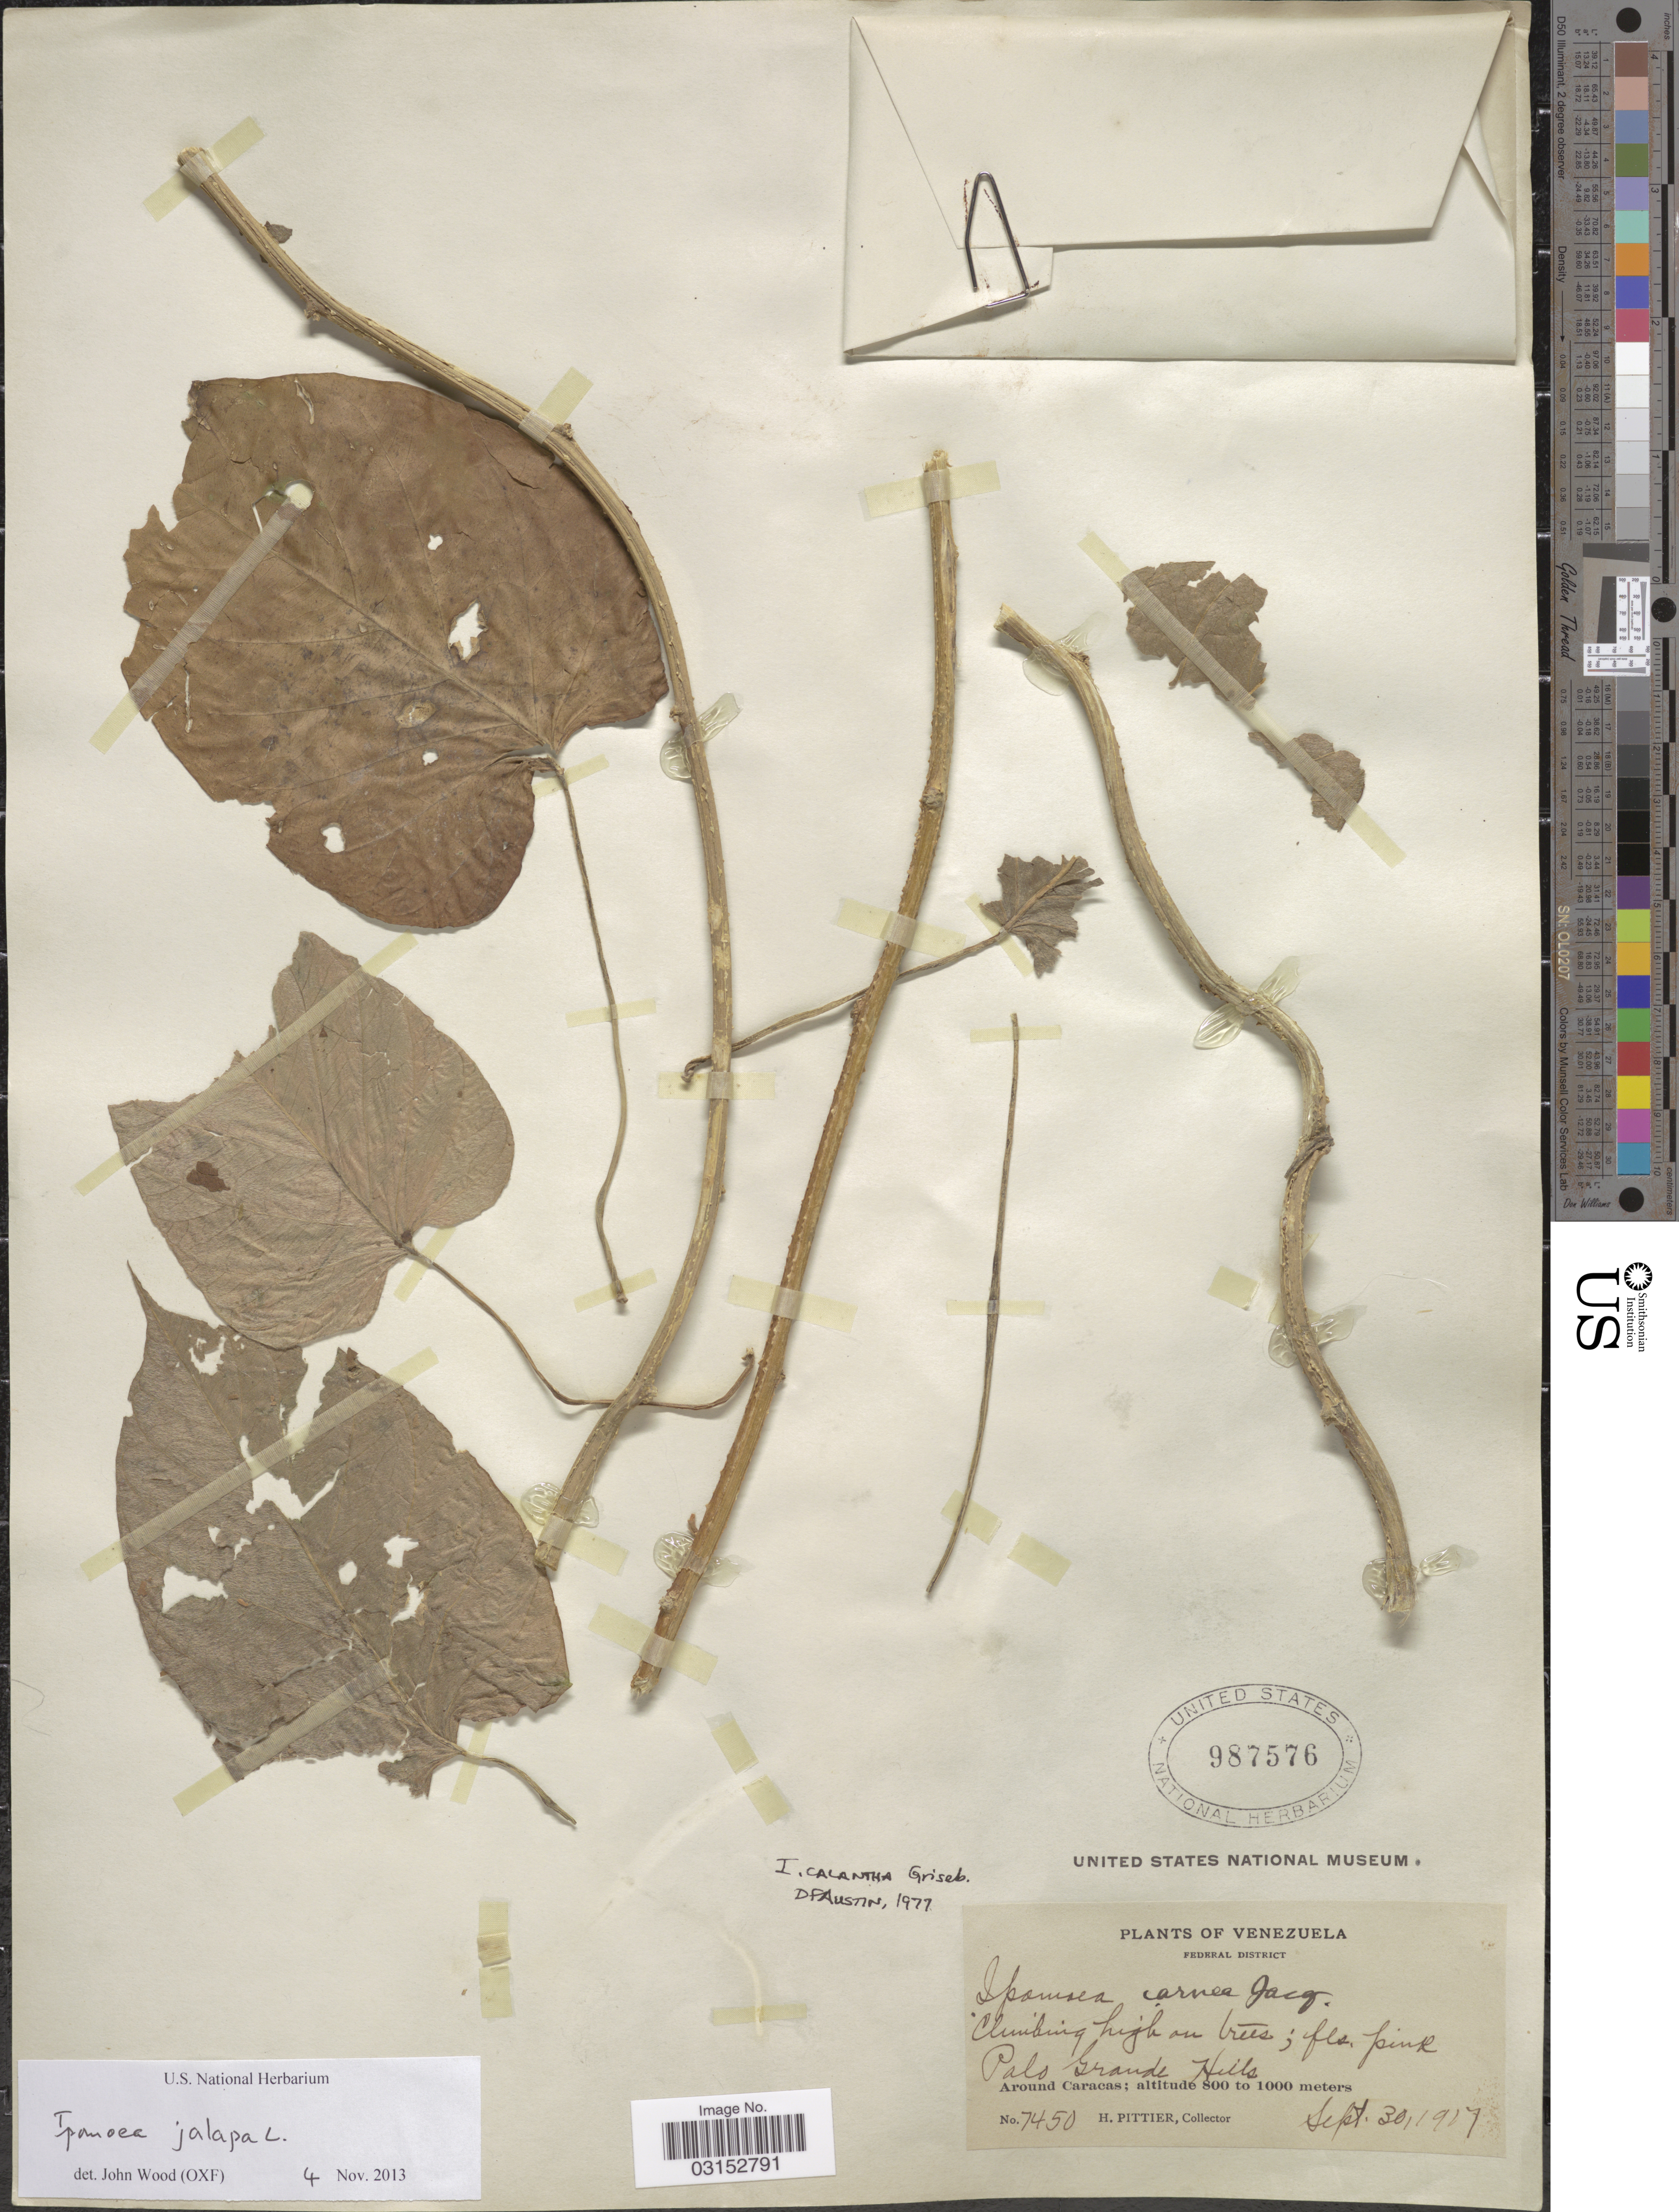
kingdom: Plantae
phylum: Tracheophyta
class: Magnoliopsida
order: Solanales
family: Convolvulaceae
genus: Ipomoea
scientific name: Ipomoea jalapa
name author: (L.) Pursh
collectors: H. F. Pittier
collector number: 7450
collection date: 1917-09-30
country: Venezuela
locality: Federal District. Palo Grande Hills. Around Caracas.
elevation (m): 800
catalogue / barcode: US 987576